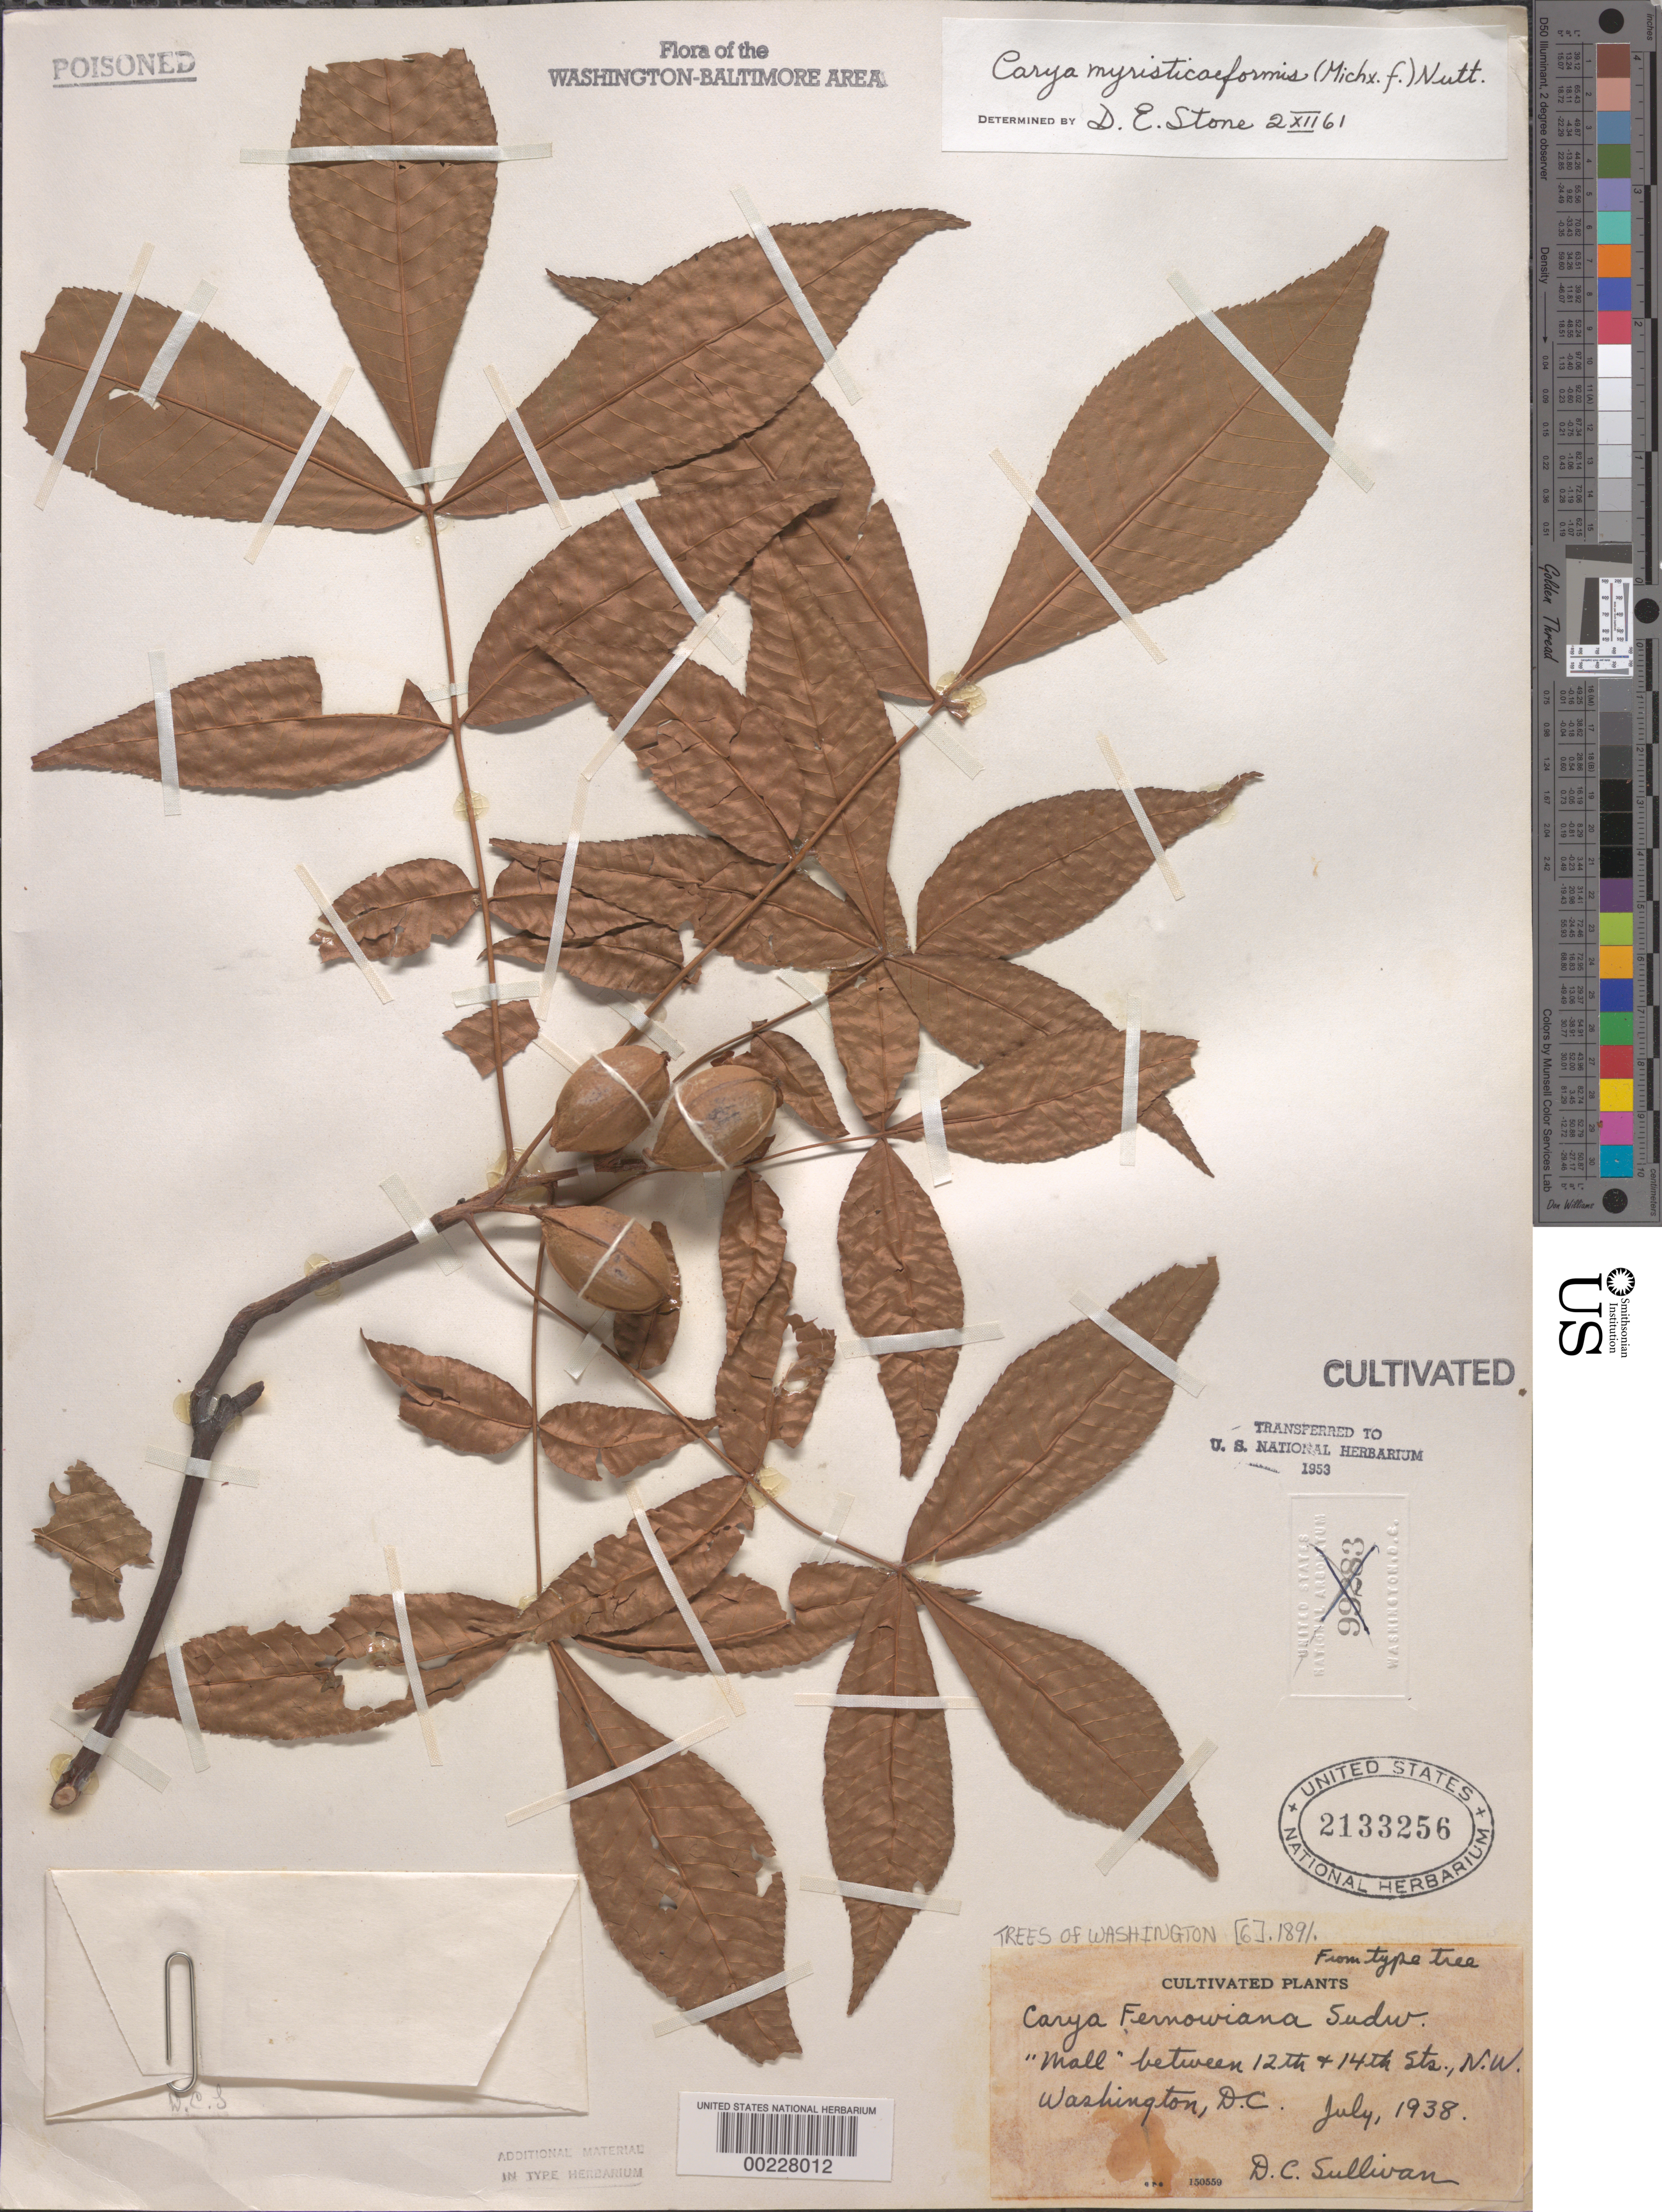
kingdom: Plantae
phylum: Tracheophyta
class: Magnoliopsida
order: Fagales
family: Juglandaceae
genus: Carya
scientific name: Carya myristiciformis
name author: (F. Michx.) Nutt.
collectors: D. Sullivan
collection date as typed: Jul 1938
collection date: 1938-07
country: United States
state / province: District of Columbia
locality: "Mall" between 12th and 14th Sts NW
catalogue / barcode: US 2133256